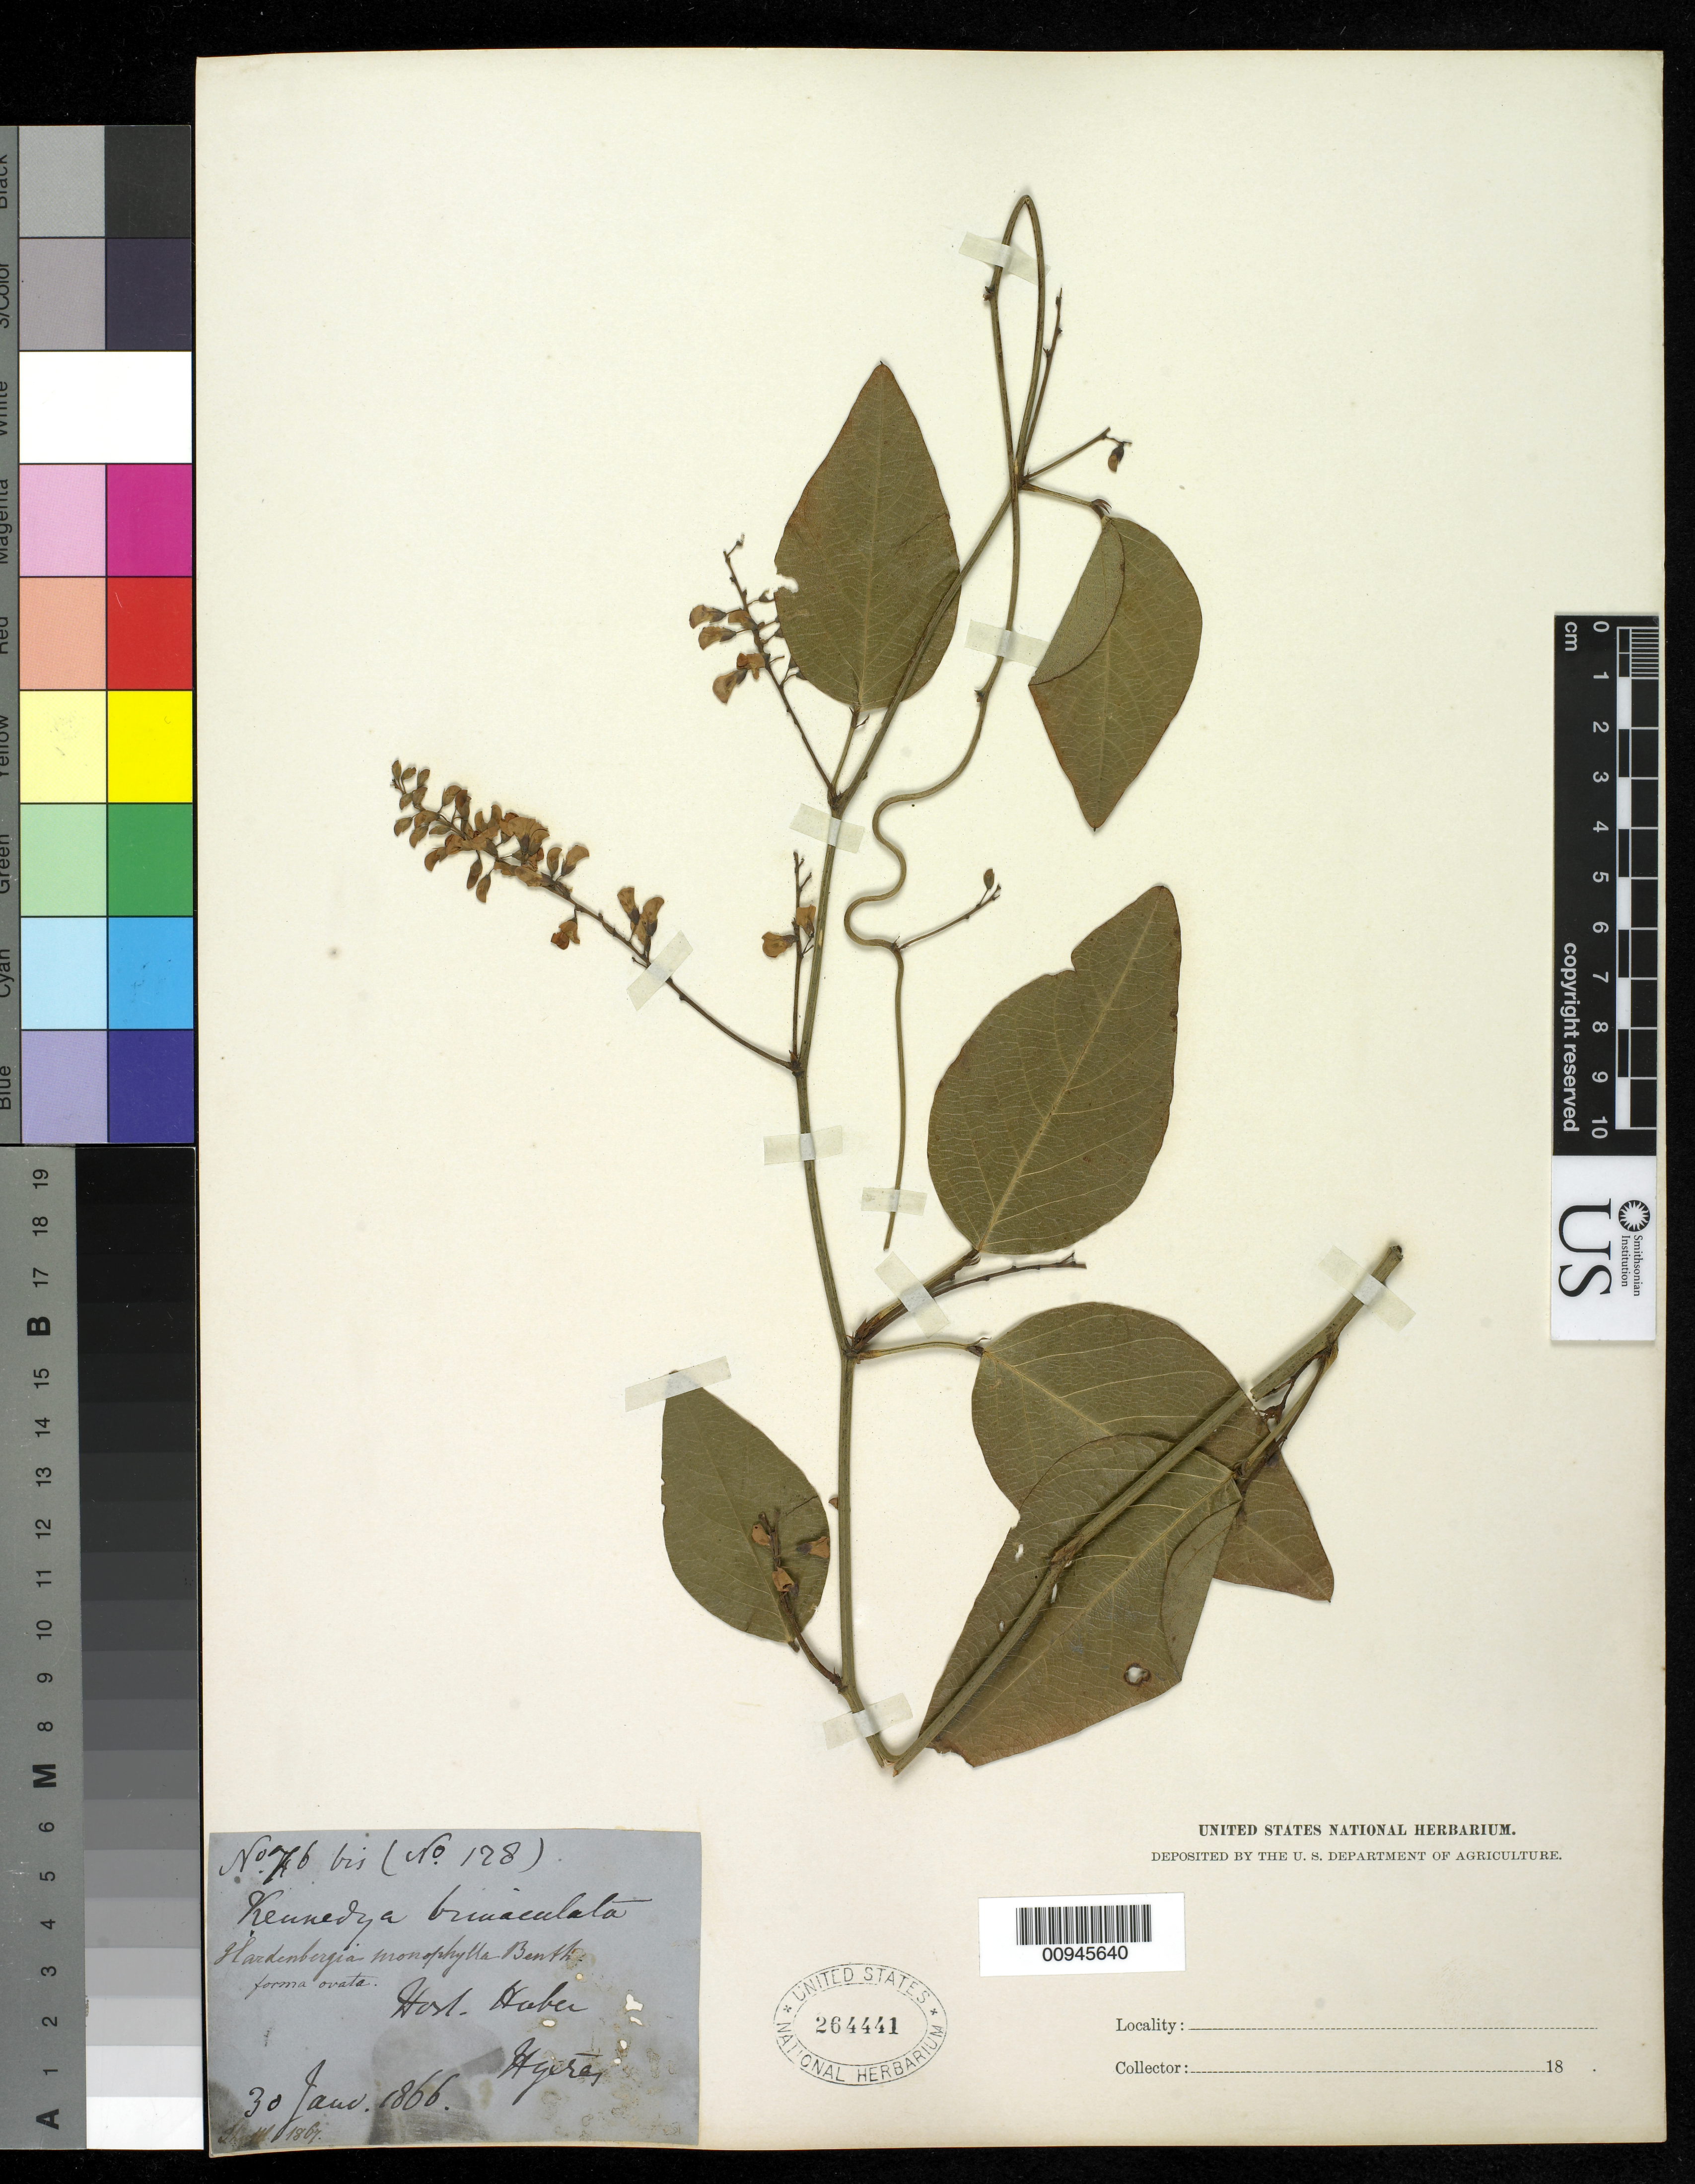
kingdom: Plantae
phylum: Tracheophyta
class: Magnoliopsida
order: Fabales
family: Fabaceae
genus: Kennedia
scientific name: Kennedia ovata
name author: Sims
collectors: -. Shuttleworth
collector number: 76 (128)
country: Australia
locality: Origin of species from Australia, but cultivated in Hyeres, France at Hort. Huber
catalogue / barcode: US 264441